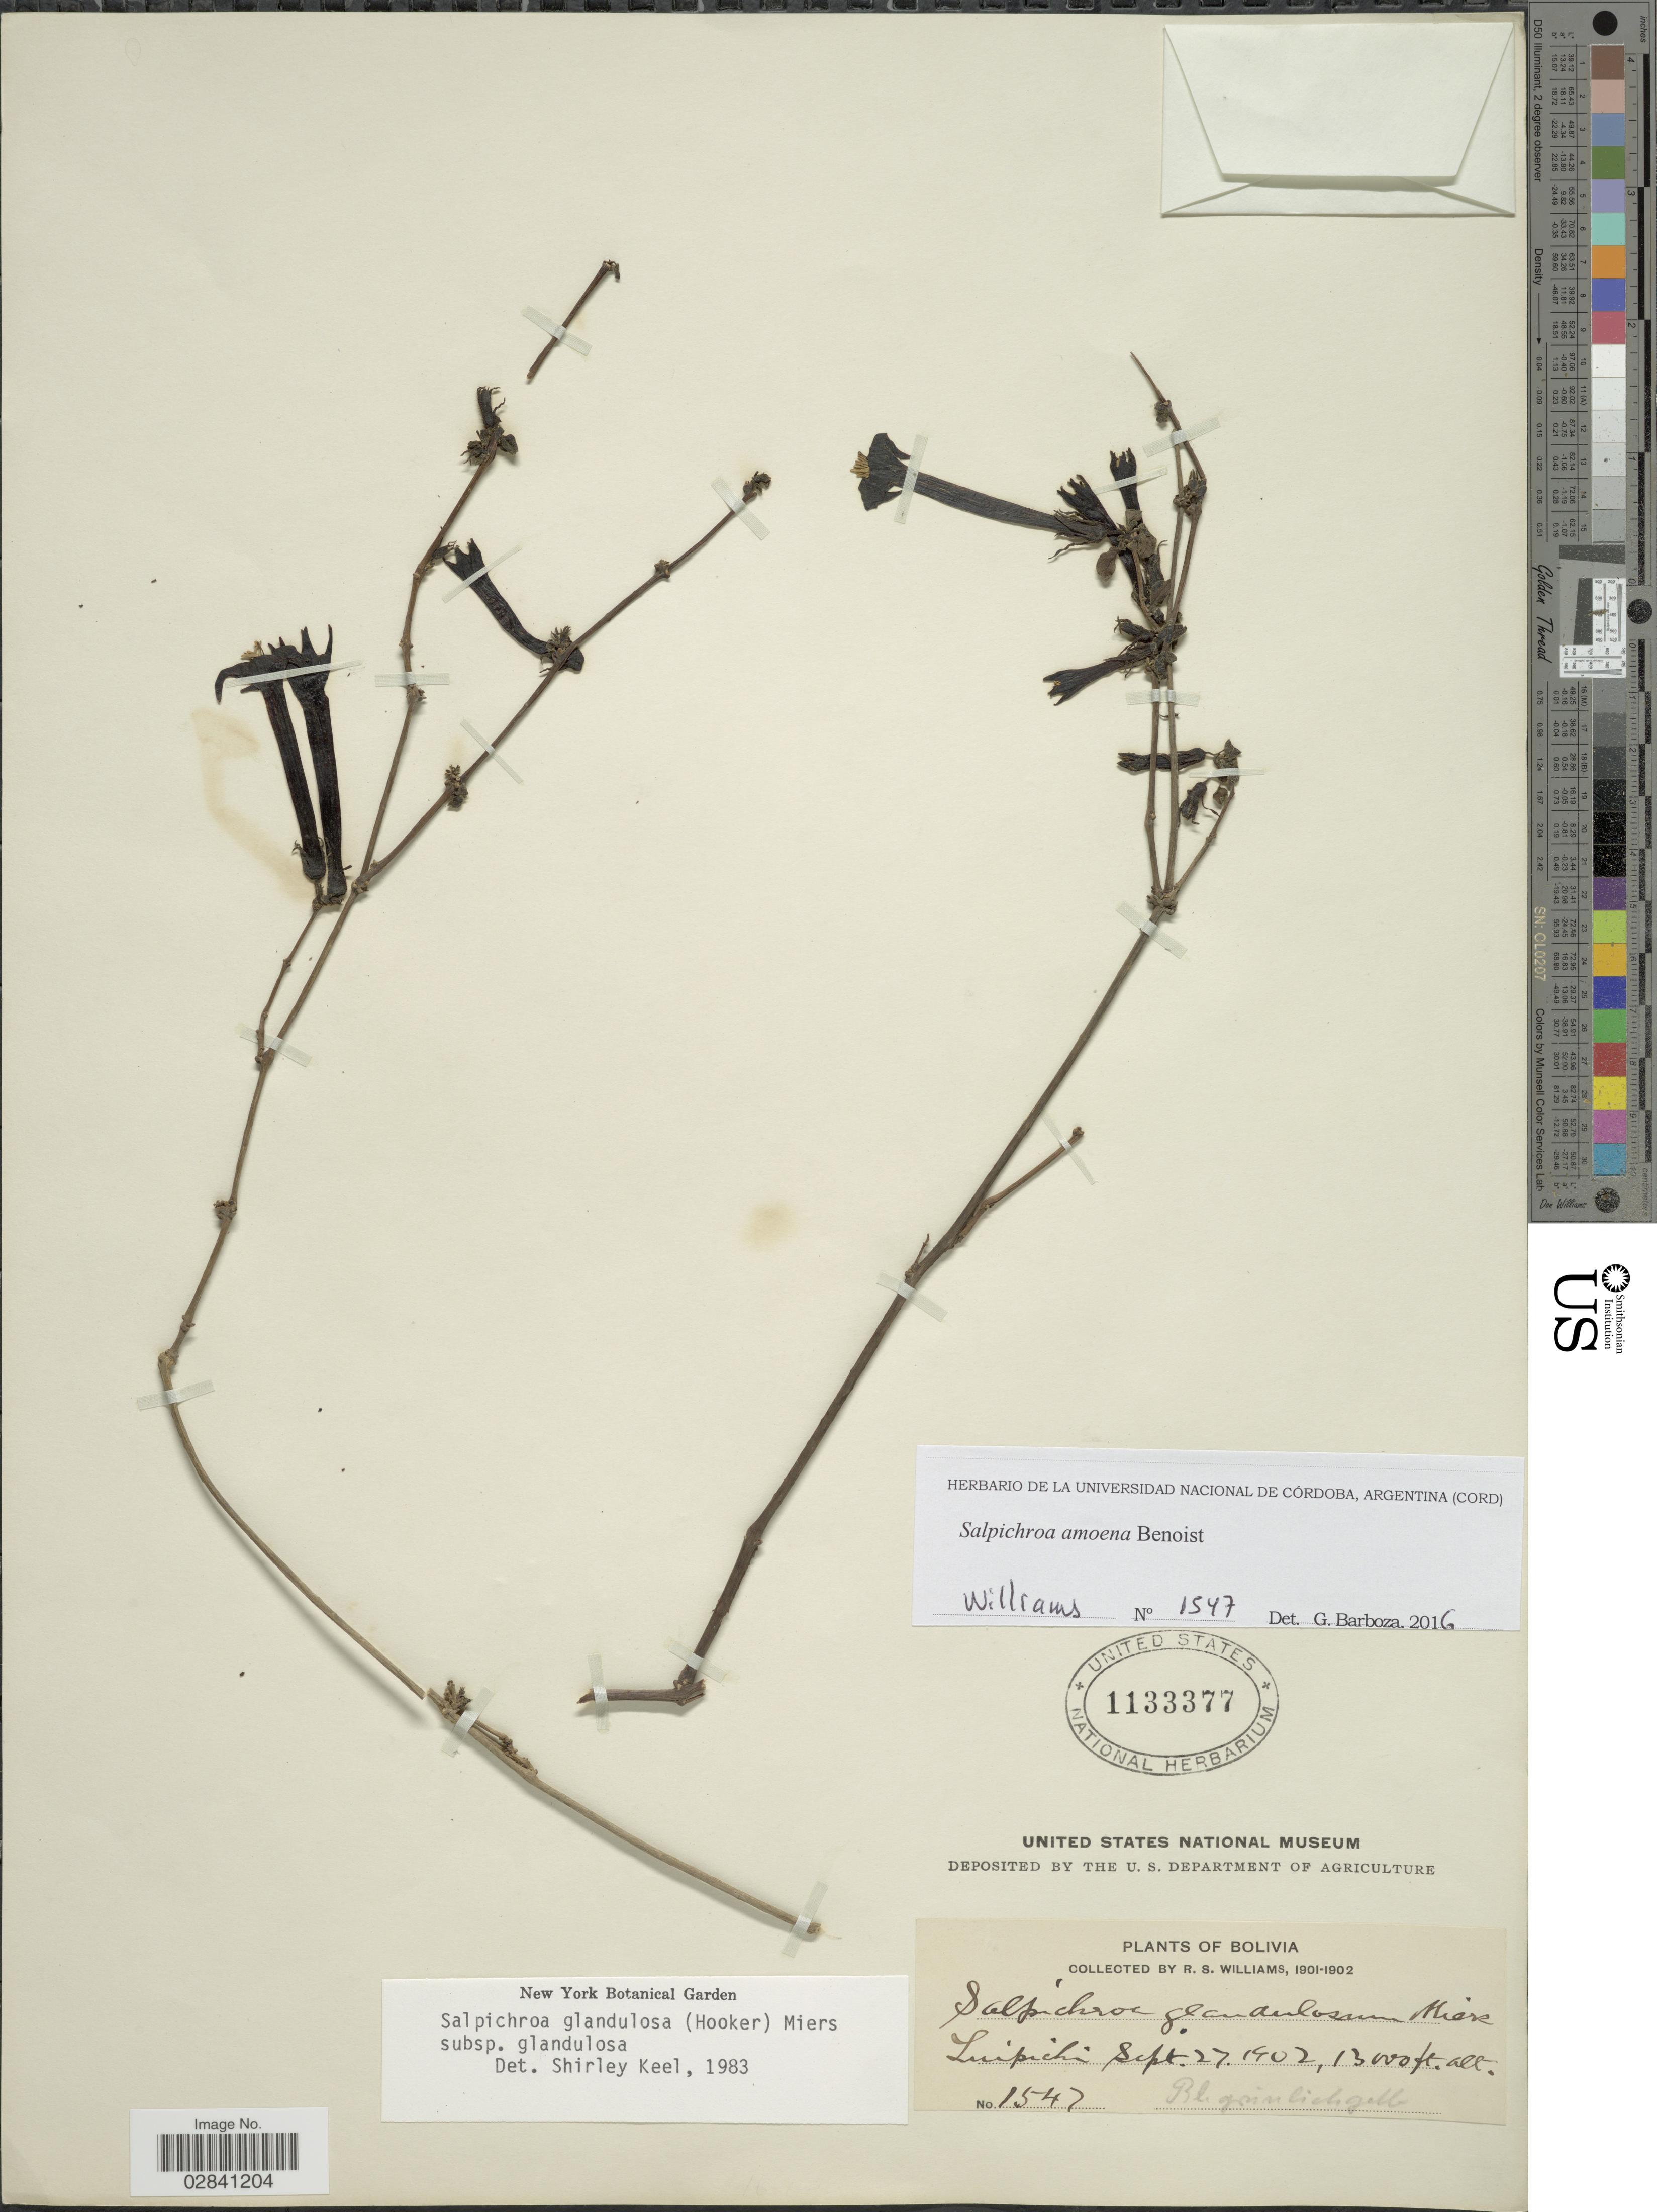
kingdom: Plantae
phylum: Tracheophyta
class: Magnoliopsida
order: Solanales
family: Solanaceae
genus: Salpichroa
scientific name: Salpichroa glandulosa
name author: (Hook.) Miers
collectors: R. S. Williams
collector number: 1547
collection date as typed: Sep. 27, 1902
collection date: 1902-09-27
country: Bolivia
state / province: La Páz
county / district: Larecaja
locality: Luipichi Pass (above Sorata on trail to Mapiri)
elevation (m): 3962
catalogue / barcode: US 1133377